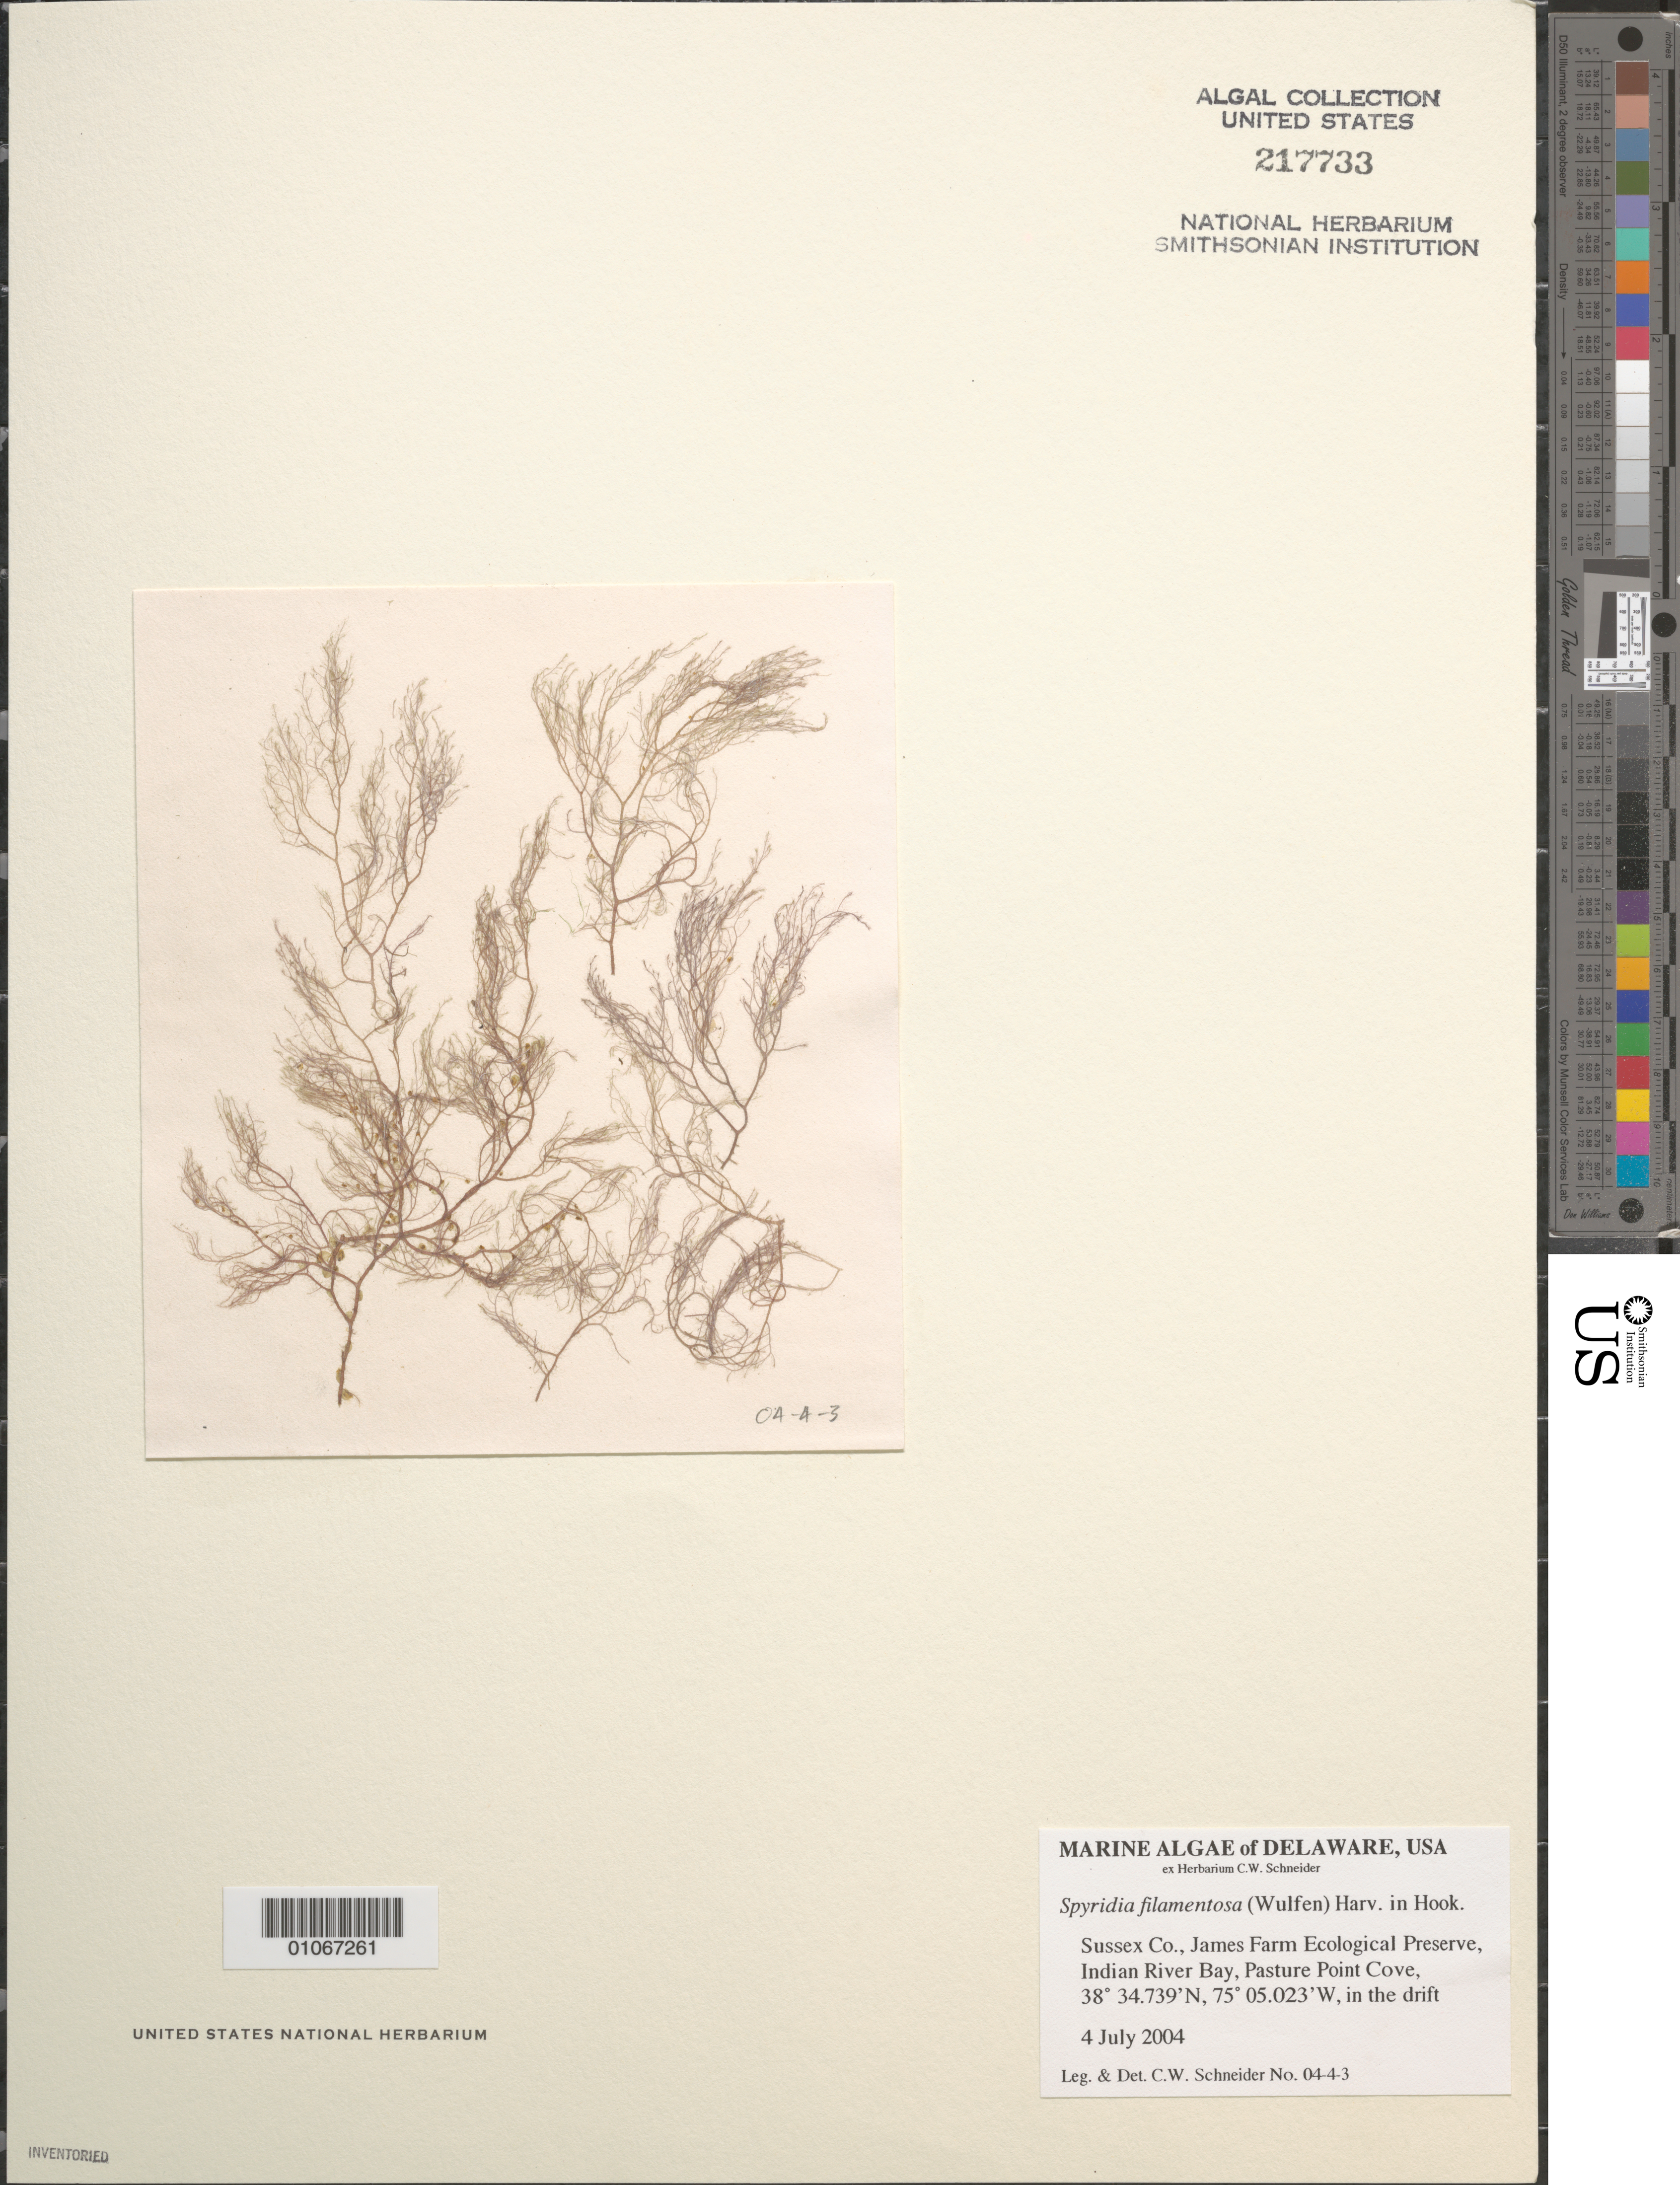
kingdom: Plantae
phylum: Rhodophyta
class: Florideophyceae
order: Ceramiales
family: Spyridiaceae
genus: Spyridia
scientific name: Spyridia filamentosa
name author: (Wulfen) Harv.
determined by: Schneider, C. W.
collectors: C. W. Schneider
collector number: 04-4-3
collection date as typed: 04 Jul 2004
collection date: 2004-07-04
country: United States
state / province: Delaware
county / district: Sussex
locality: James Farm Ecological Preserve, Indian River Bay, Pasture Point Cove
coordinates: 38 34.739'N, 75 05.023'W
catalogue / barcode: US 217733